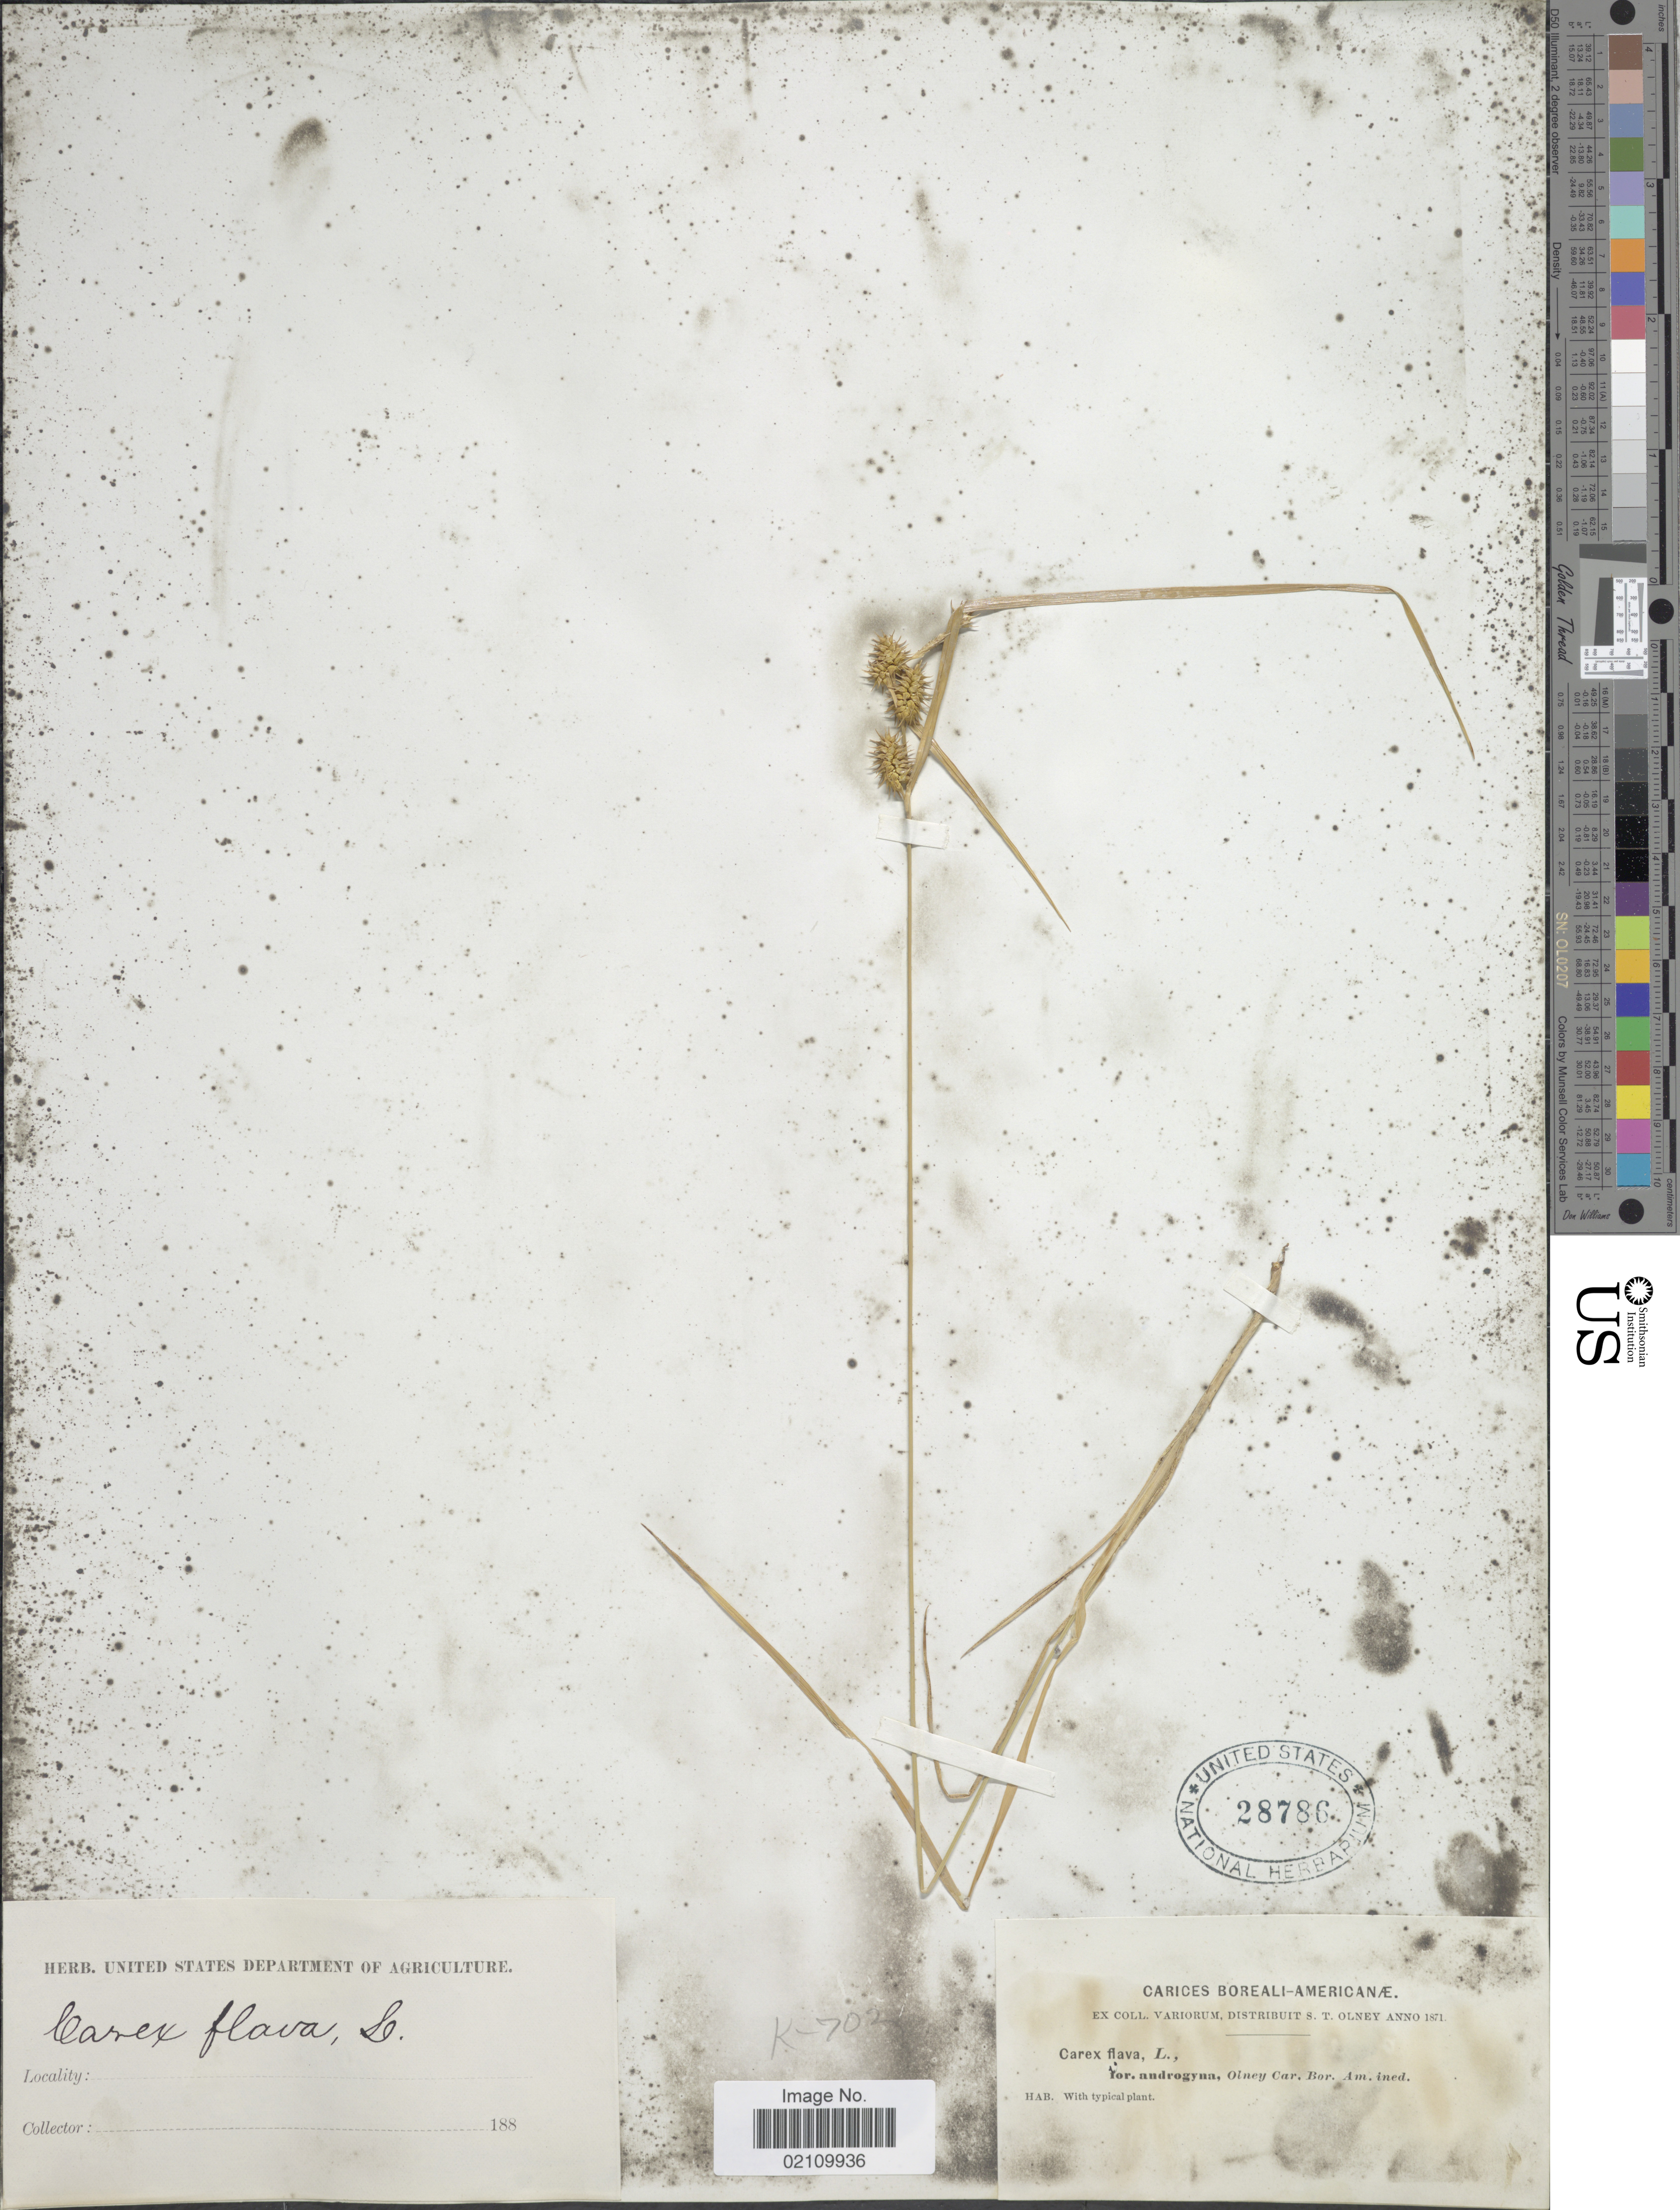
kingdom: Plantae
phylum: Tracheophyta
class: Liliopsida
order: Poales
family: Cyperaceae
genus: Carex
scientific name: Carex flava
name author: L.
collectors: S. Olney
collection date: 1871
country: United States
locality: Carices Boreali-Americanae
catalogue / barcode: US 28786